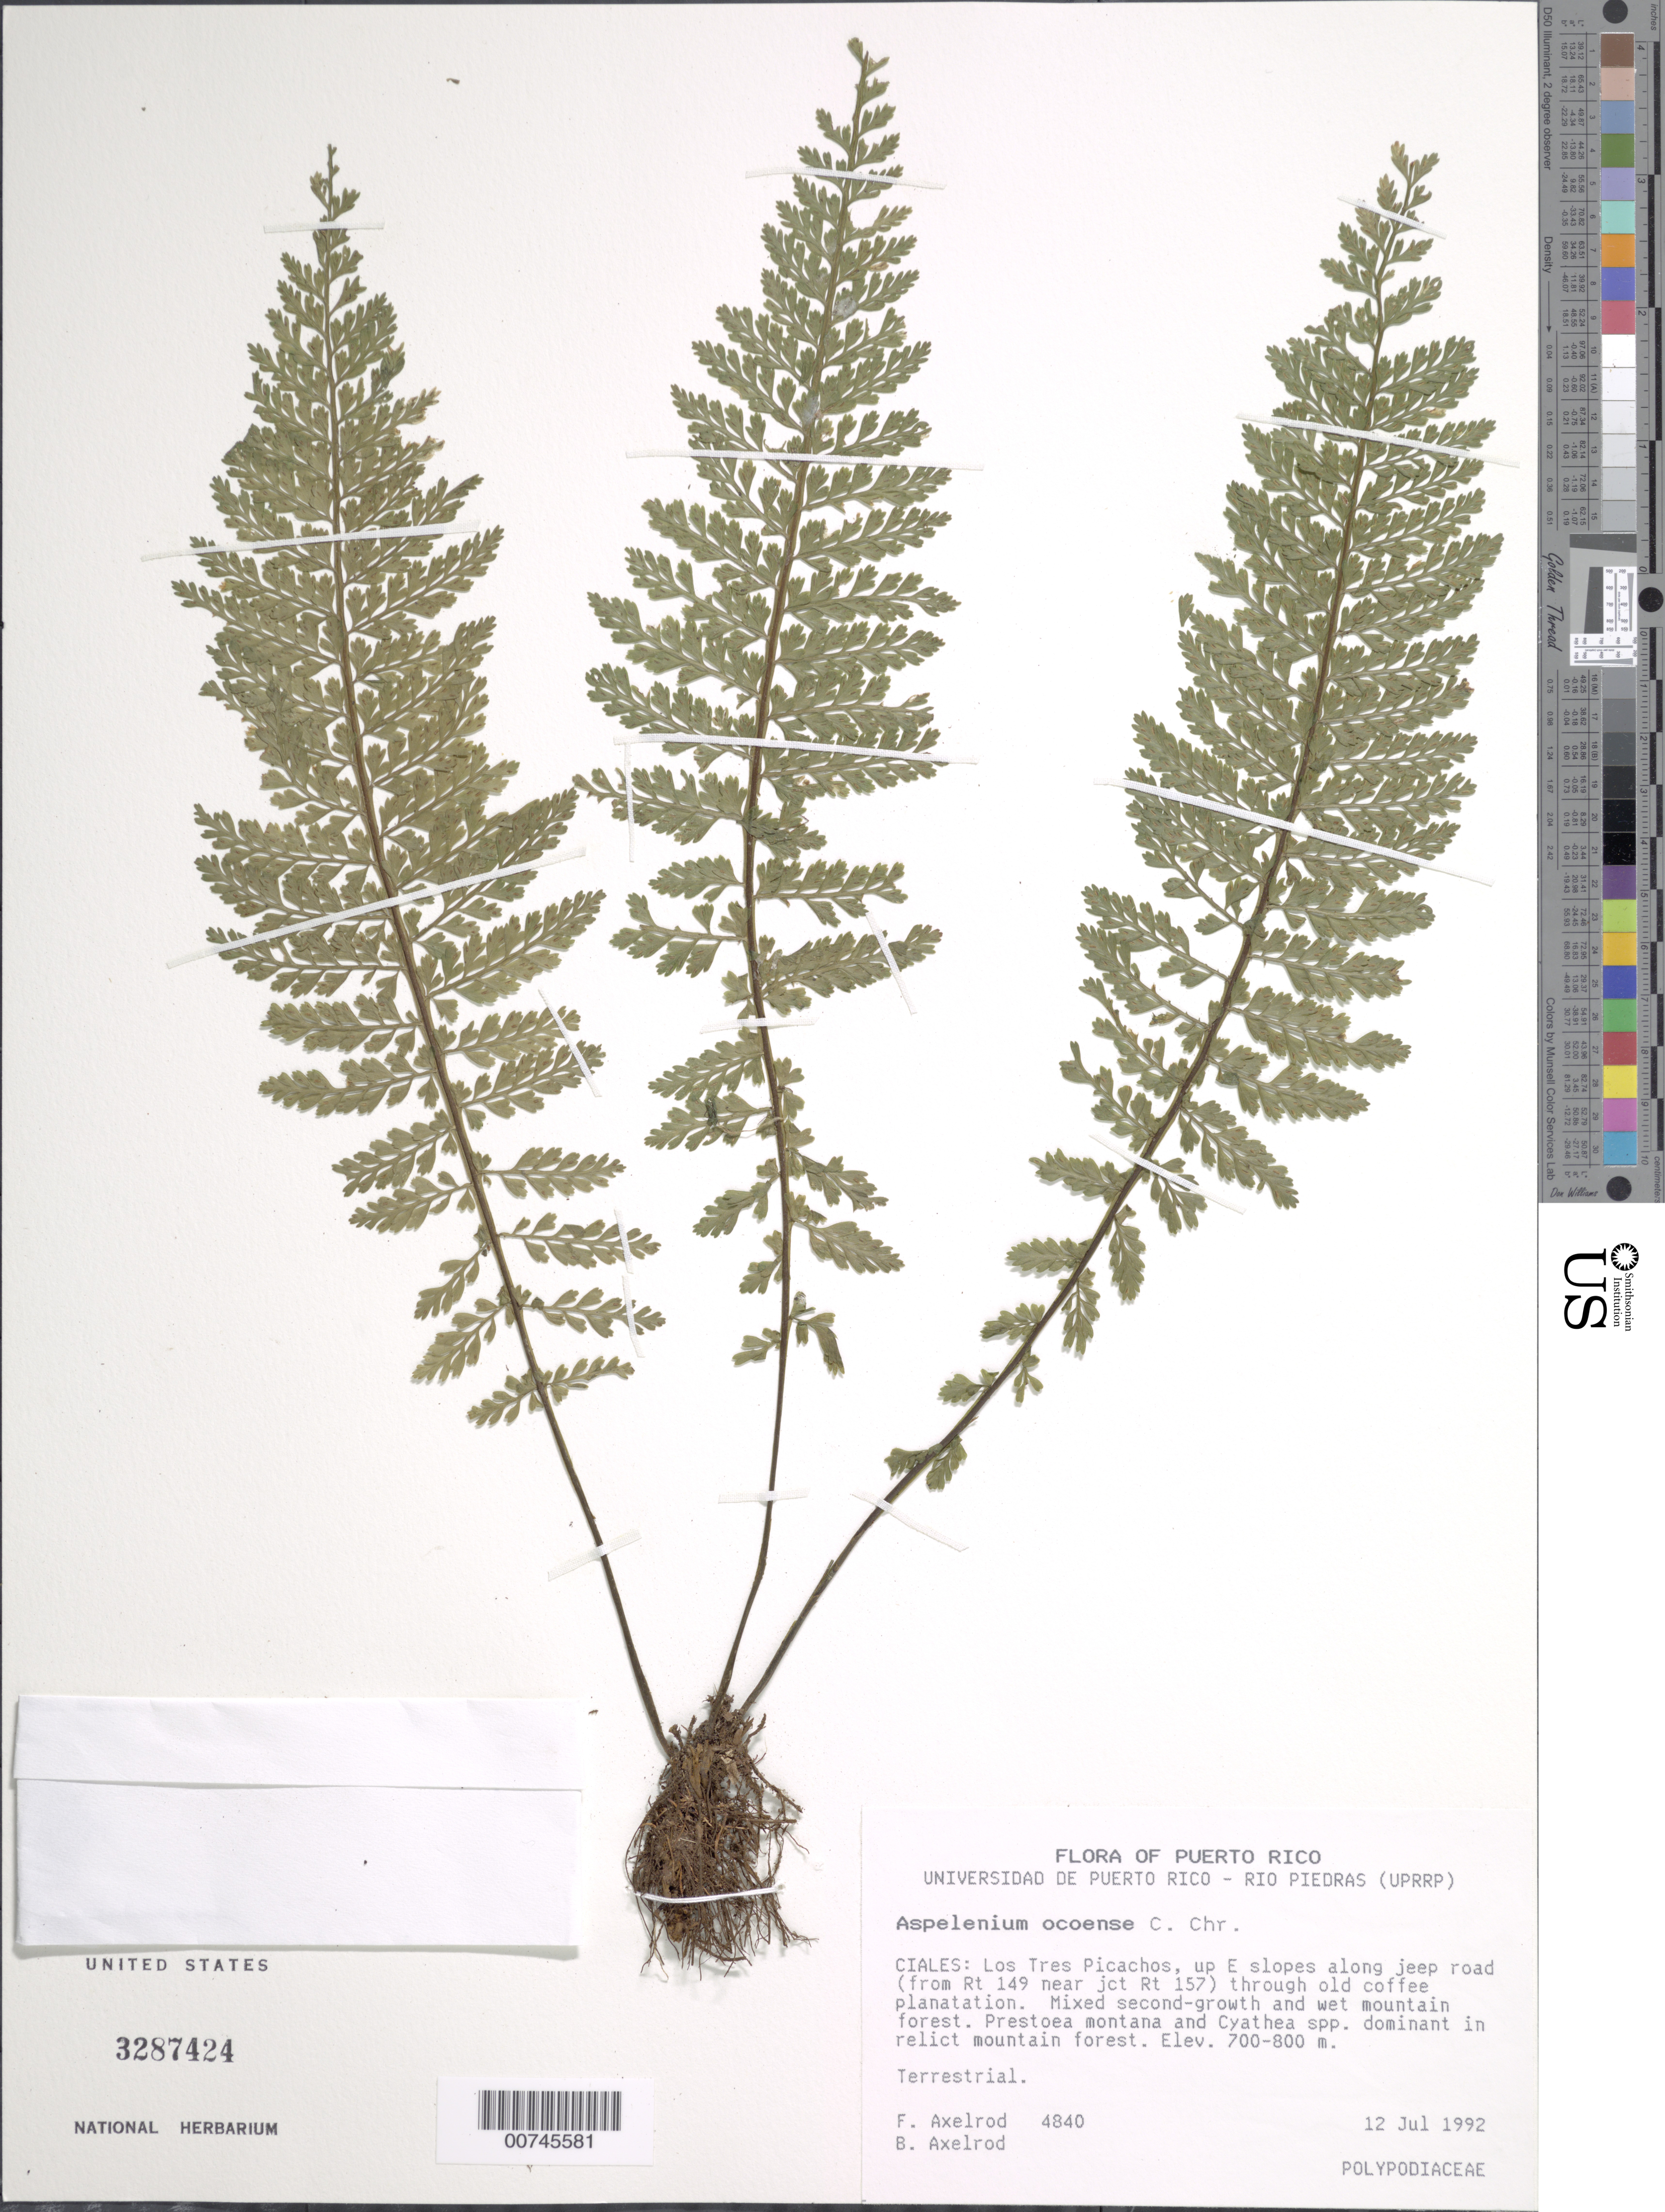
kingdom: Plantae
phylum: Tracheophyta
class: Polypodiopsida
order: Polypodiales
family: Aspleniaceae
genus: Asplenium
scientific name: Asplenium ocoense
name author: C. Chr.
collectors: F. S. Axelrod & B. Axelrod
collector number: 4840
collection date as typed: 12 Jul 1992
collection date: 1992-07-12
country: Puerto Rico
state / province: Ciales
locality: Ciales: Los Tres Picachos, up E slopes along jeep road (from Rt 149 near jct Rt 157) through old coffee plantation. Mixed second-growth and wet mountain forest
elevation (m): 700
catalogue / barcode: US 3287424